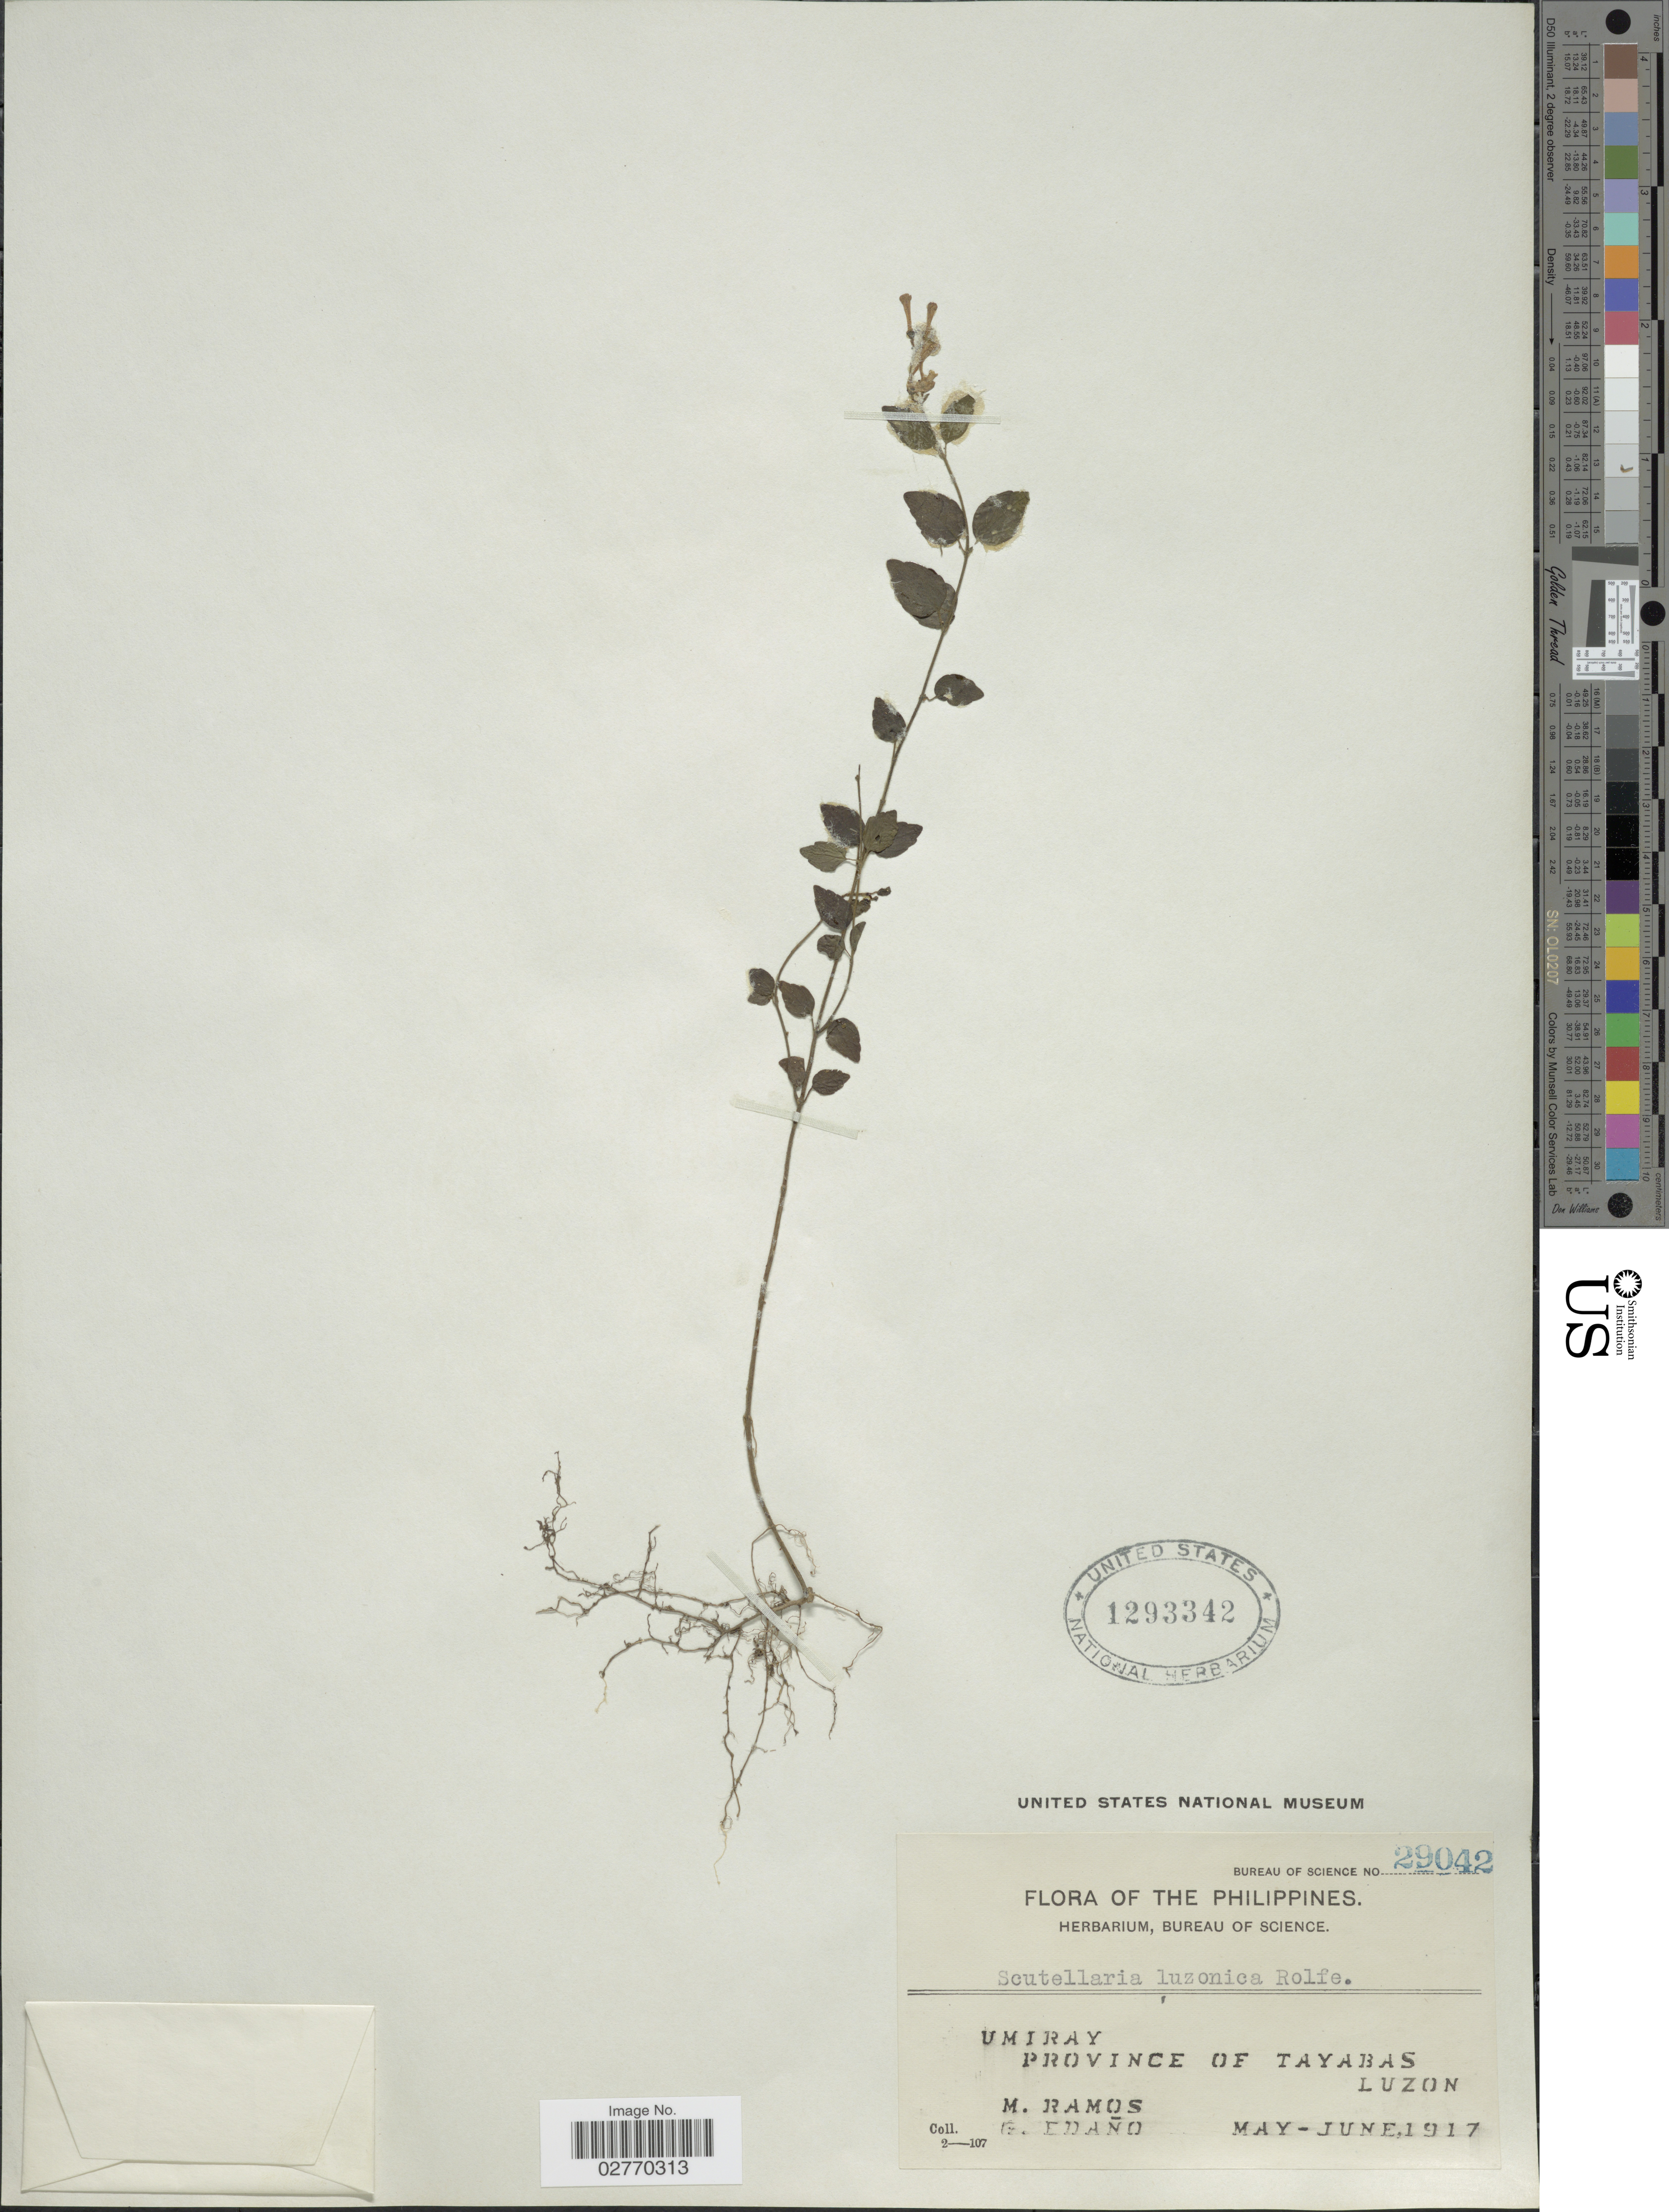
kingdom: Plantae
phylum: Tracheophyta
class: Magnoliopsida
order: Lamiales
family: Lamiaceae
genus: Scutellaria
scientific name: Scutellaria javanica var. luzonica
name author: (Rolfe) H. Keng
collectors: M. Ramos & G. Edaño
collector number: Bureau of Science 29042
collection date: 1917-05/1917-06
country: Philippines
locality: Umiray. Province of Tayabas Luzon.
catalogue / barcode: US 1293342